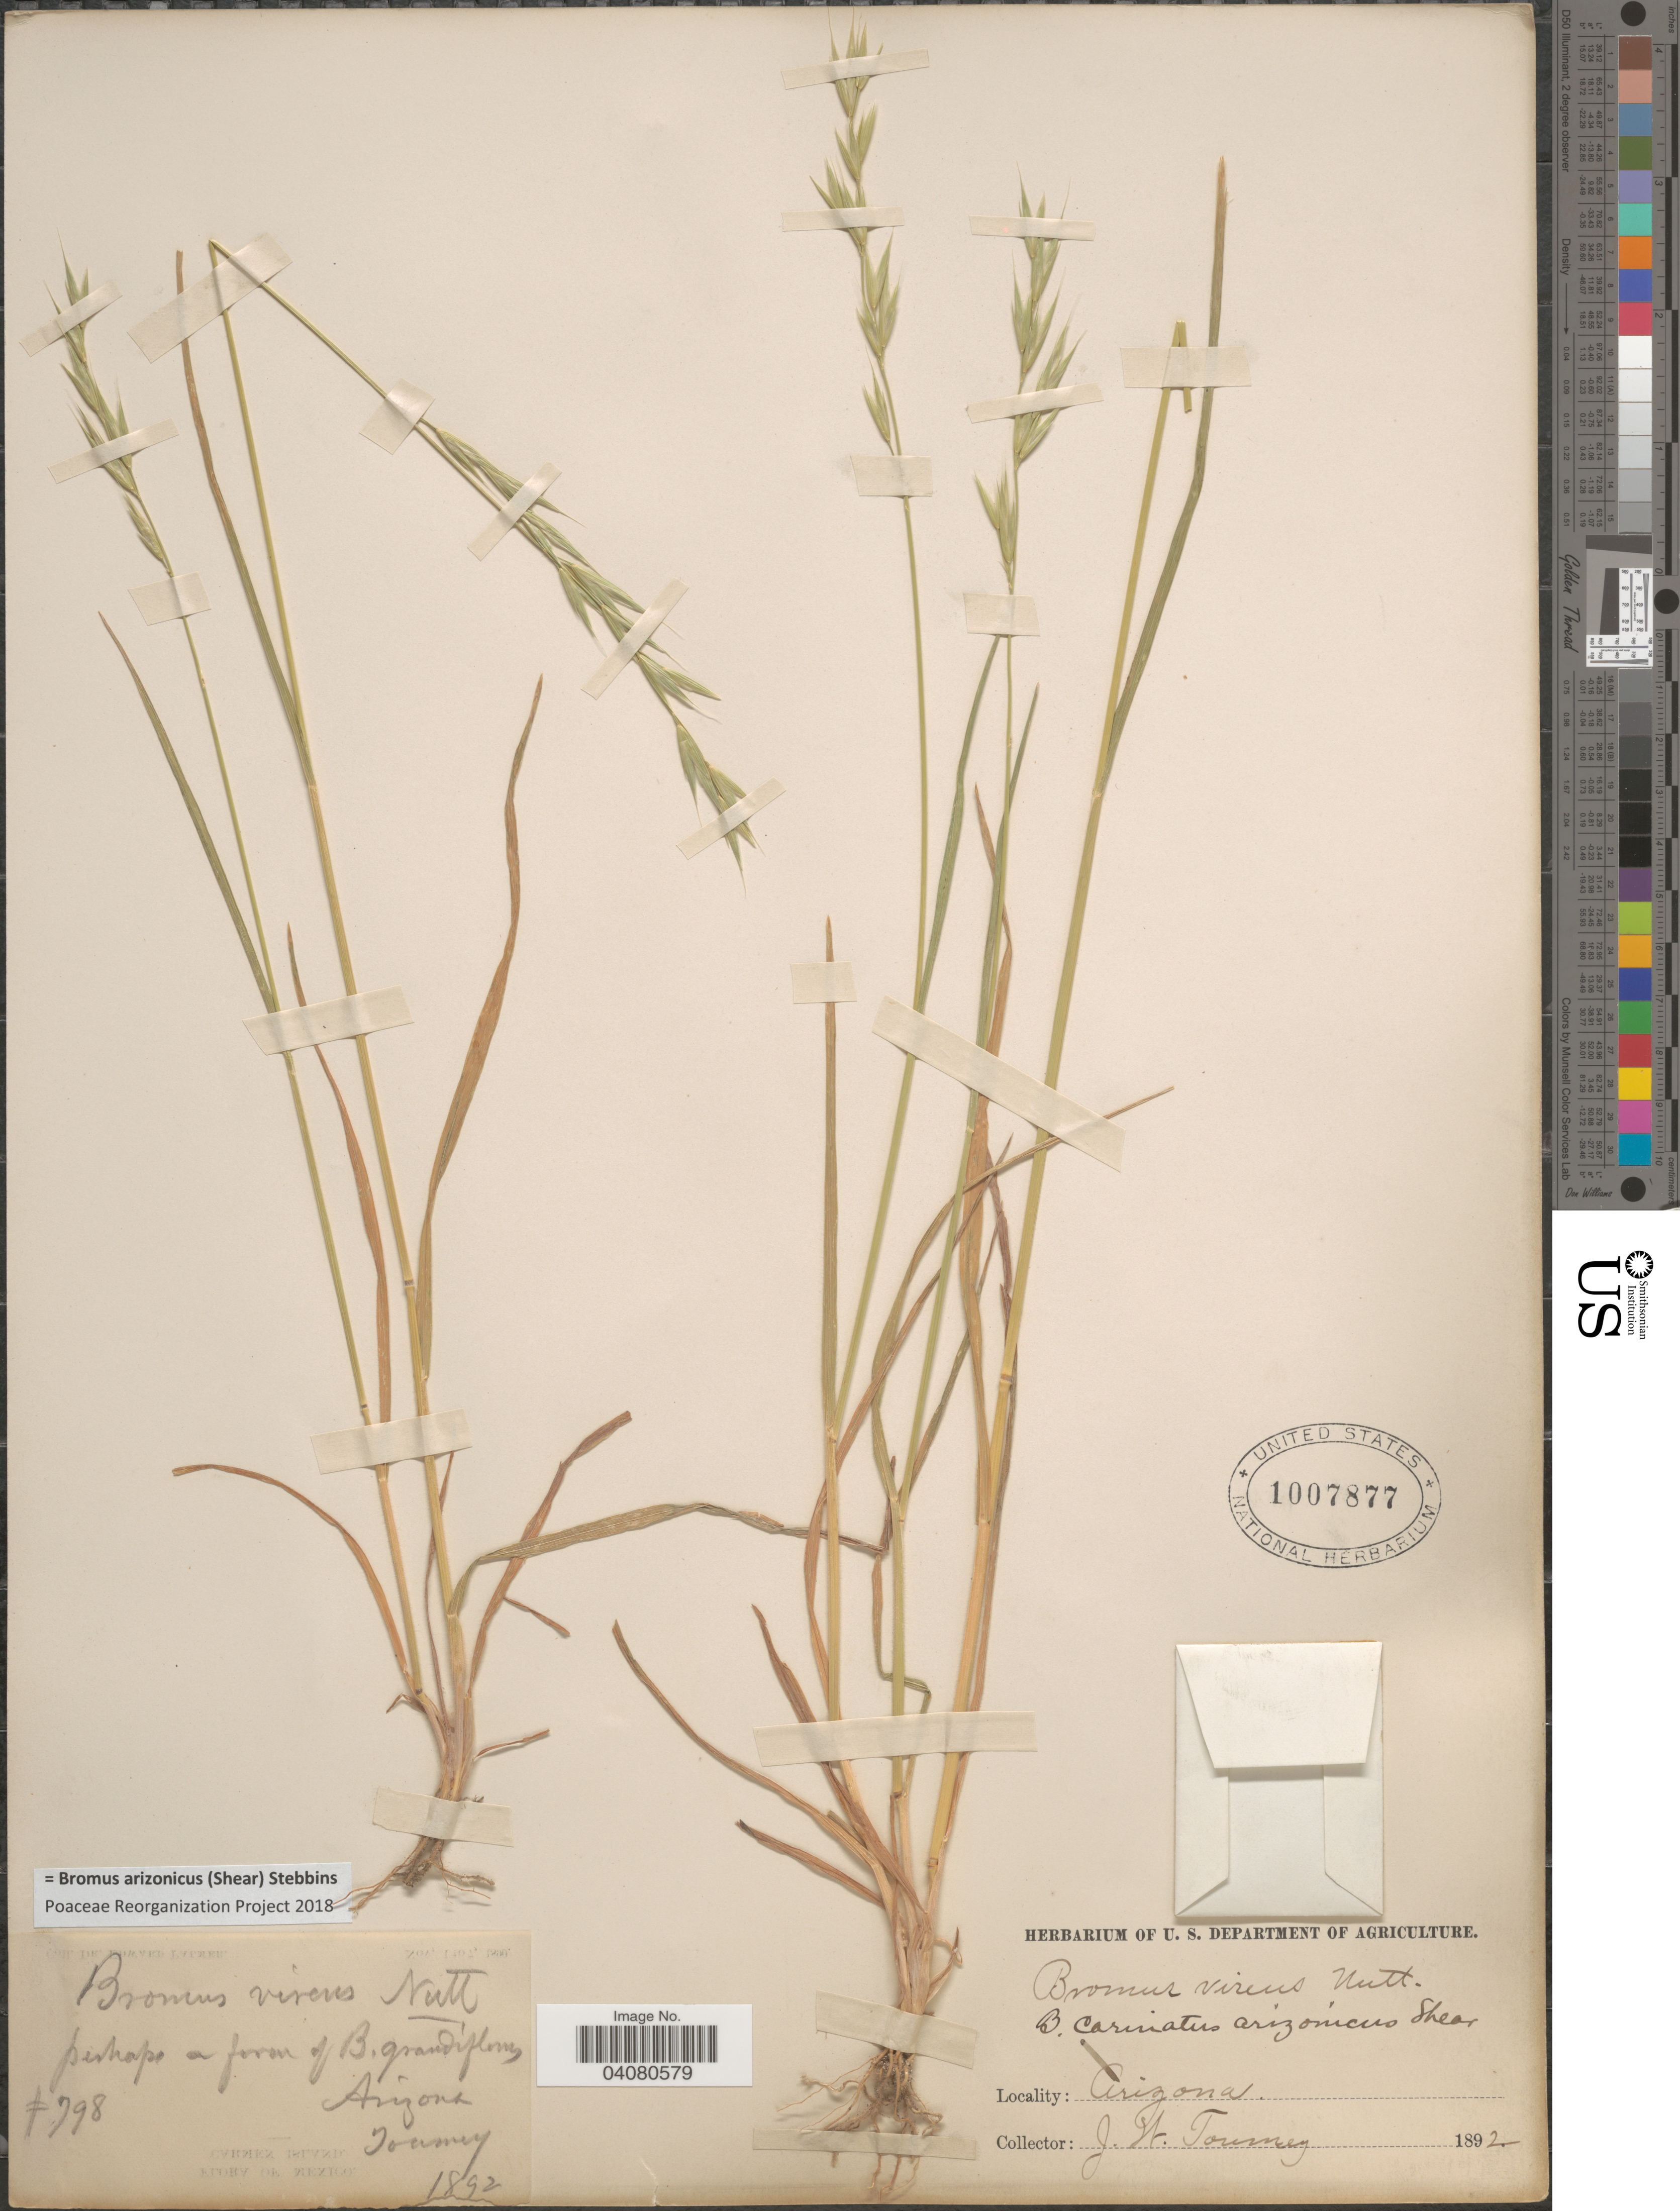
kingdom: Plantae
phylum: Tracheophyta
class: Liliopsida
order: Poales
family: Poaceae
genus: Bromus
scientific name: Bromus arizonicus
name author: (Shear) Stebbins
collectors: J. W. Toumey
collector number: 798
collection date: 1892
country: United States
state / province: Arizona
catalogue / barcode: US 1007877